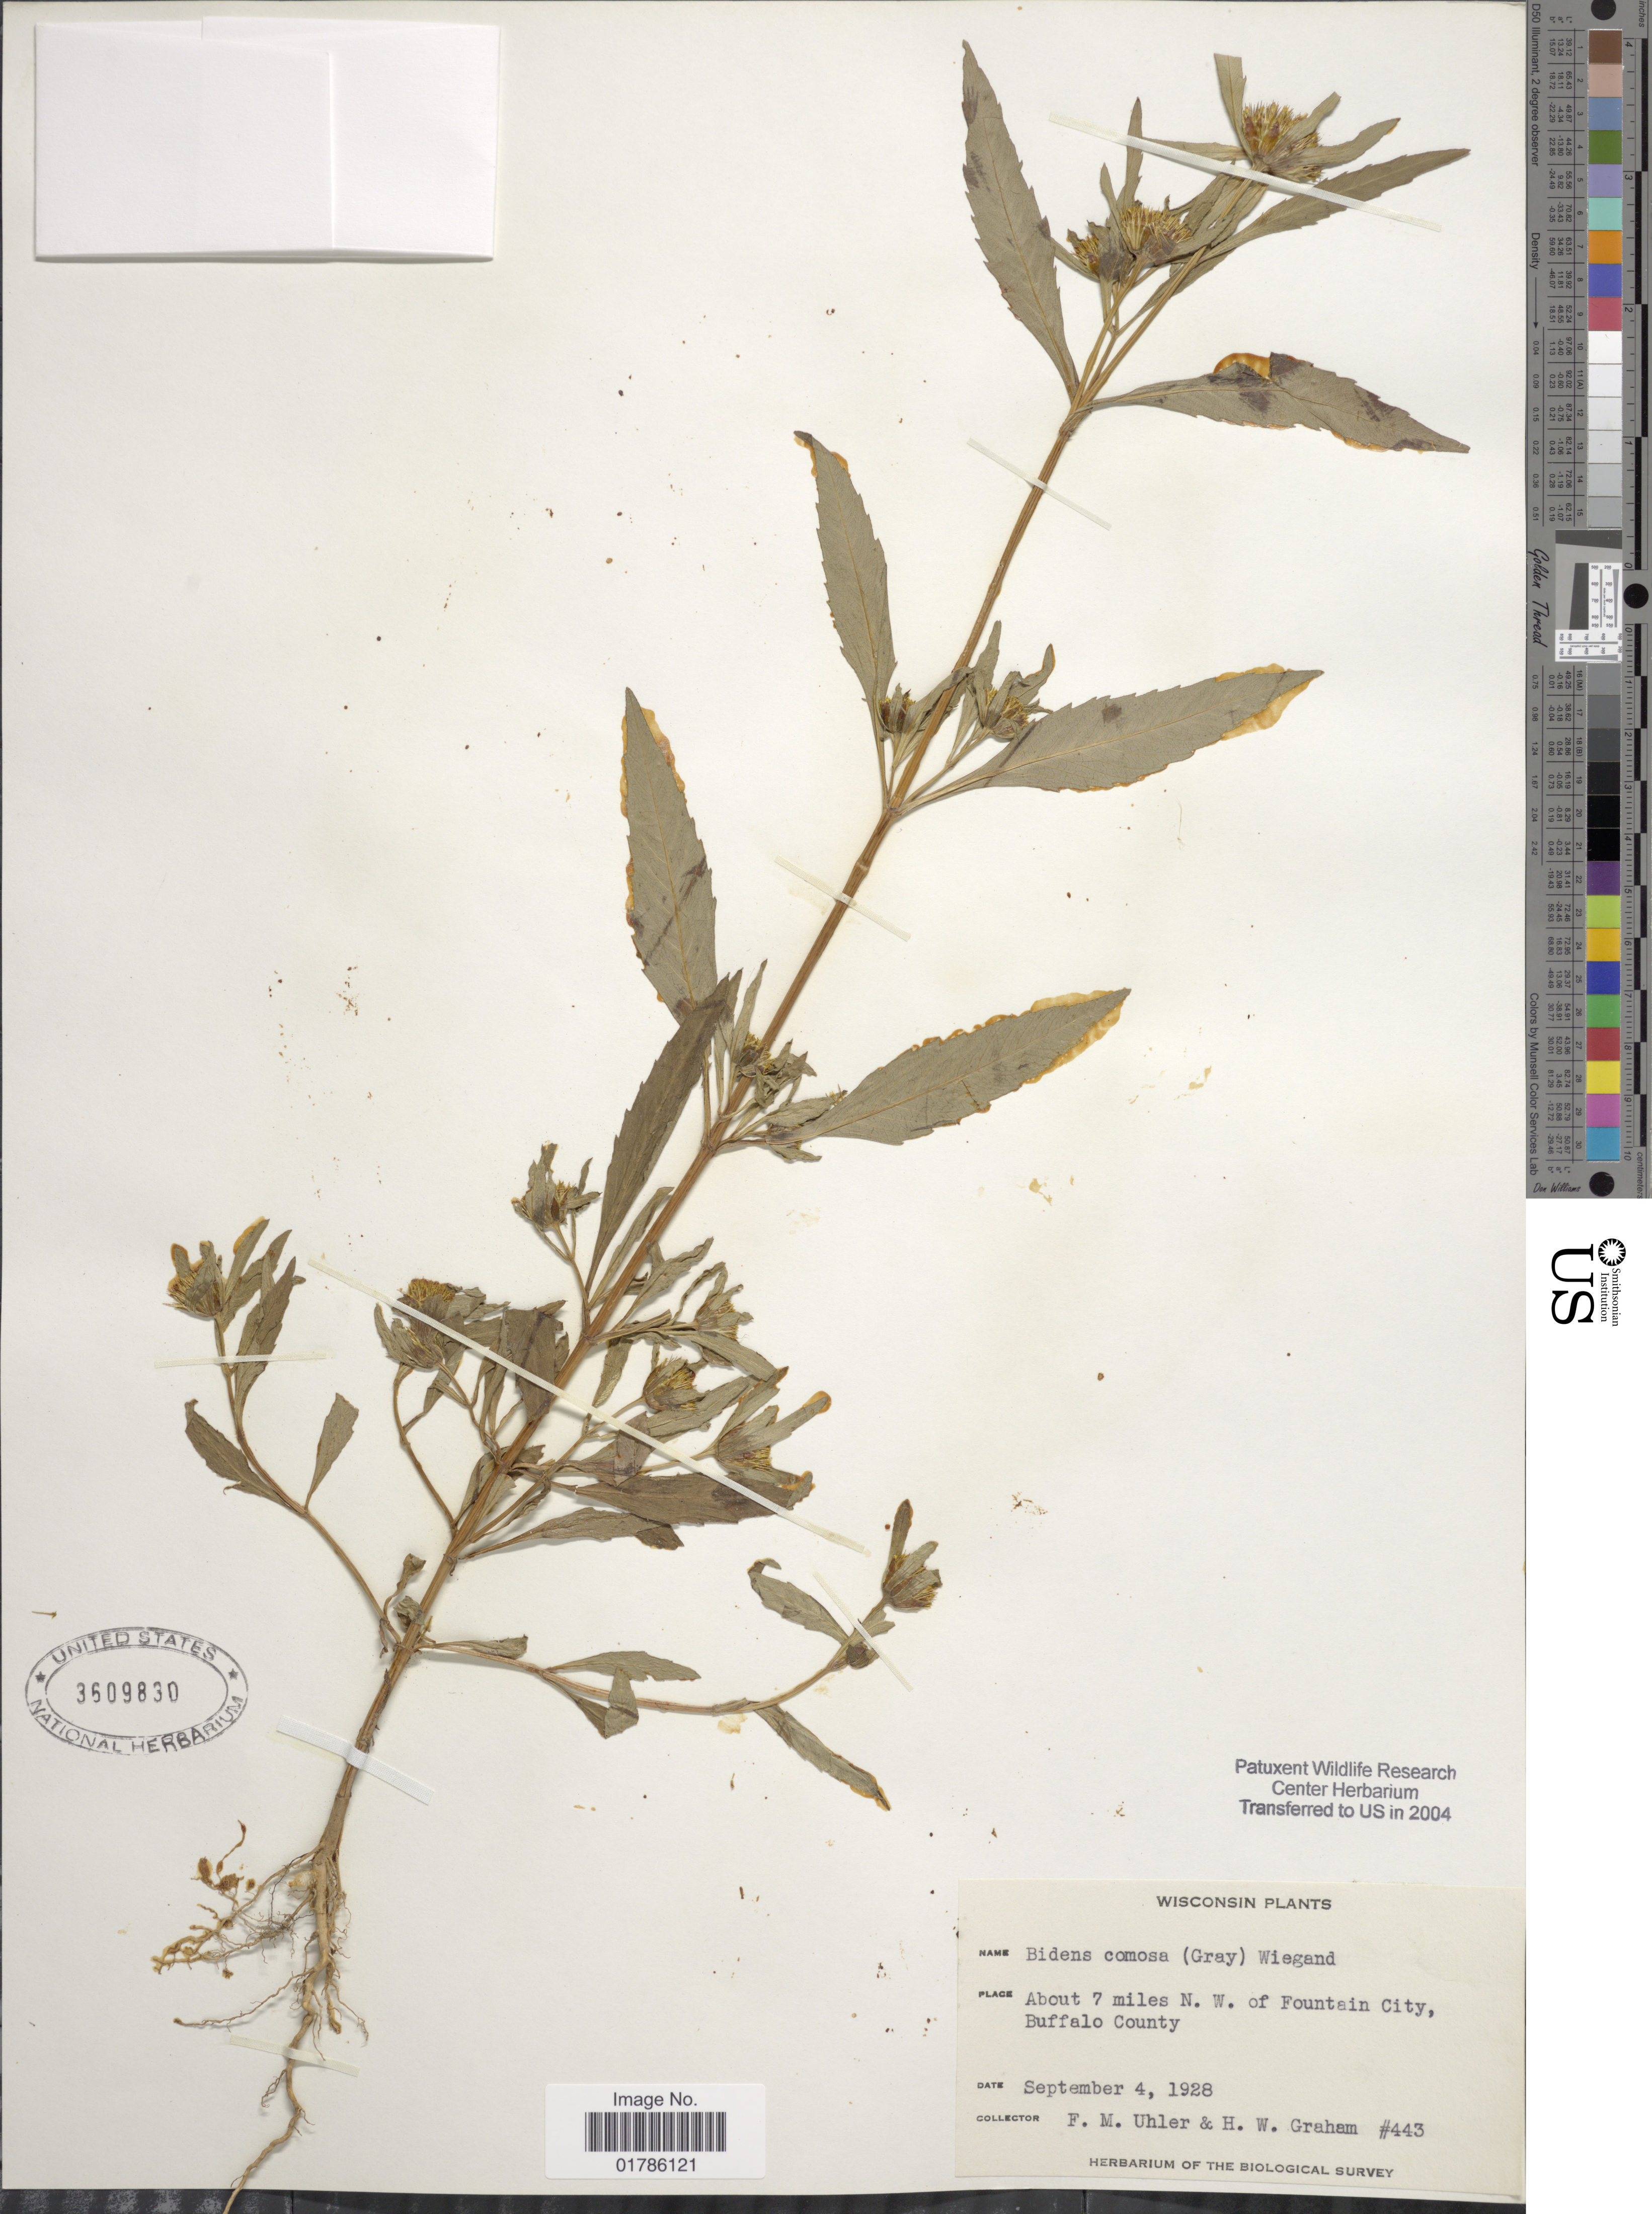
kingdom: Plantae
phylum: Tracheophyta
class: Magnoliopsida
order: Asterales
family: Asteraceae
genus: Bidens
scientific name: Bidens comosa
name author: (A. Gray) Wiegand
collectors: F. M. Uhler & H. W. Graham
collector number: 443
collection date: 1928-09-04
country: United States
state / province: Wisconsin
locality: About 7 miles N. W. of Fountain City, Buffalo County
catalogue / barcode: US 3509830